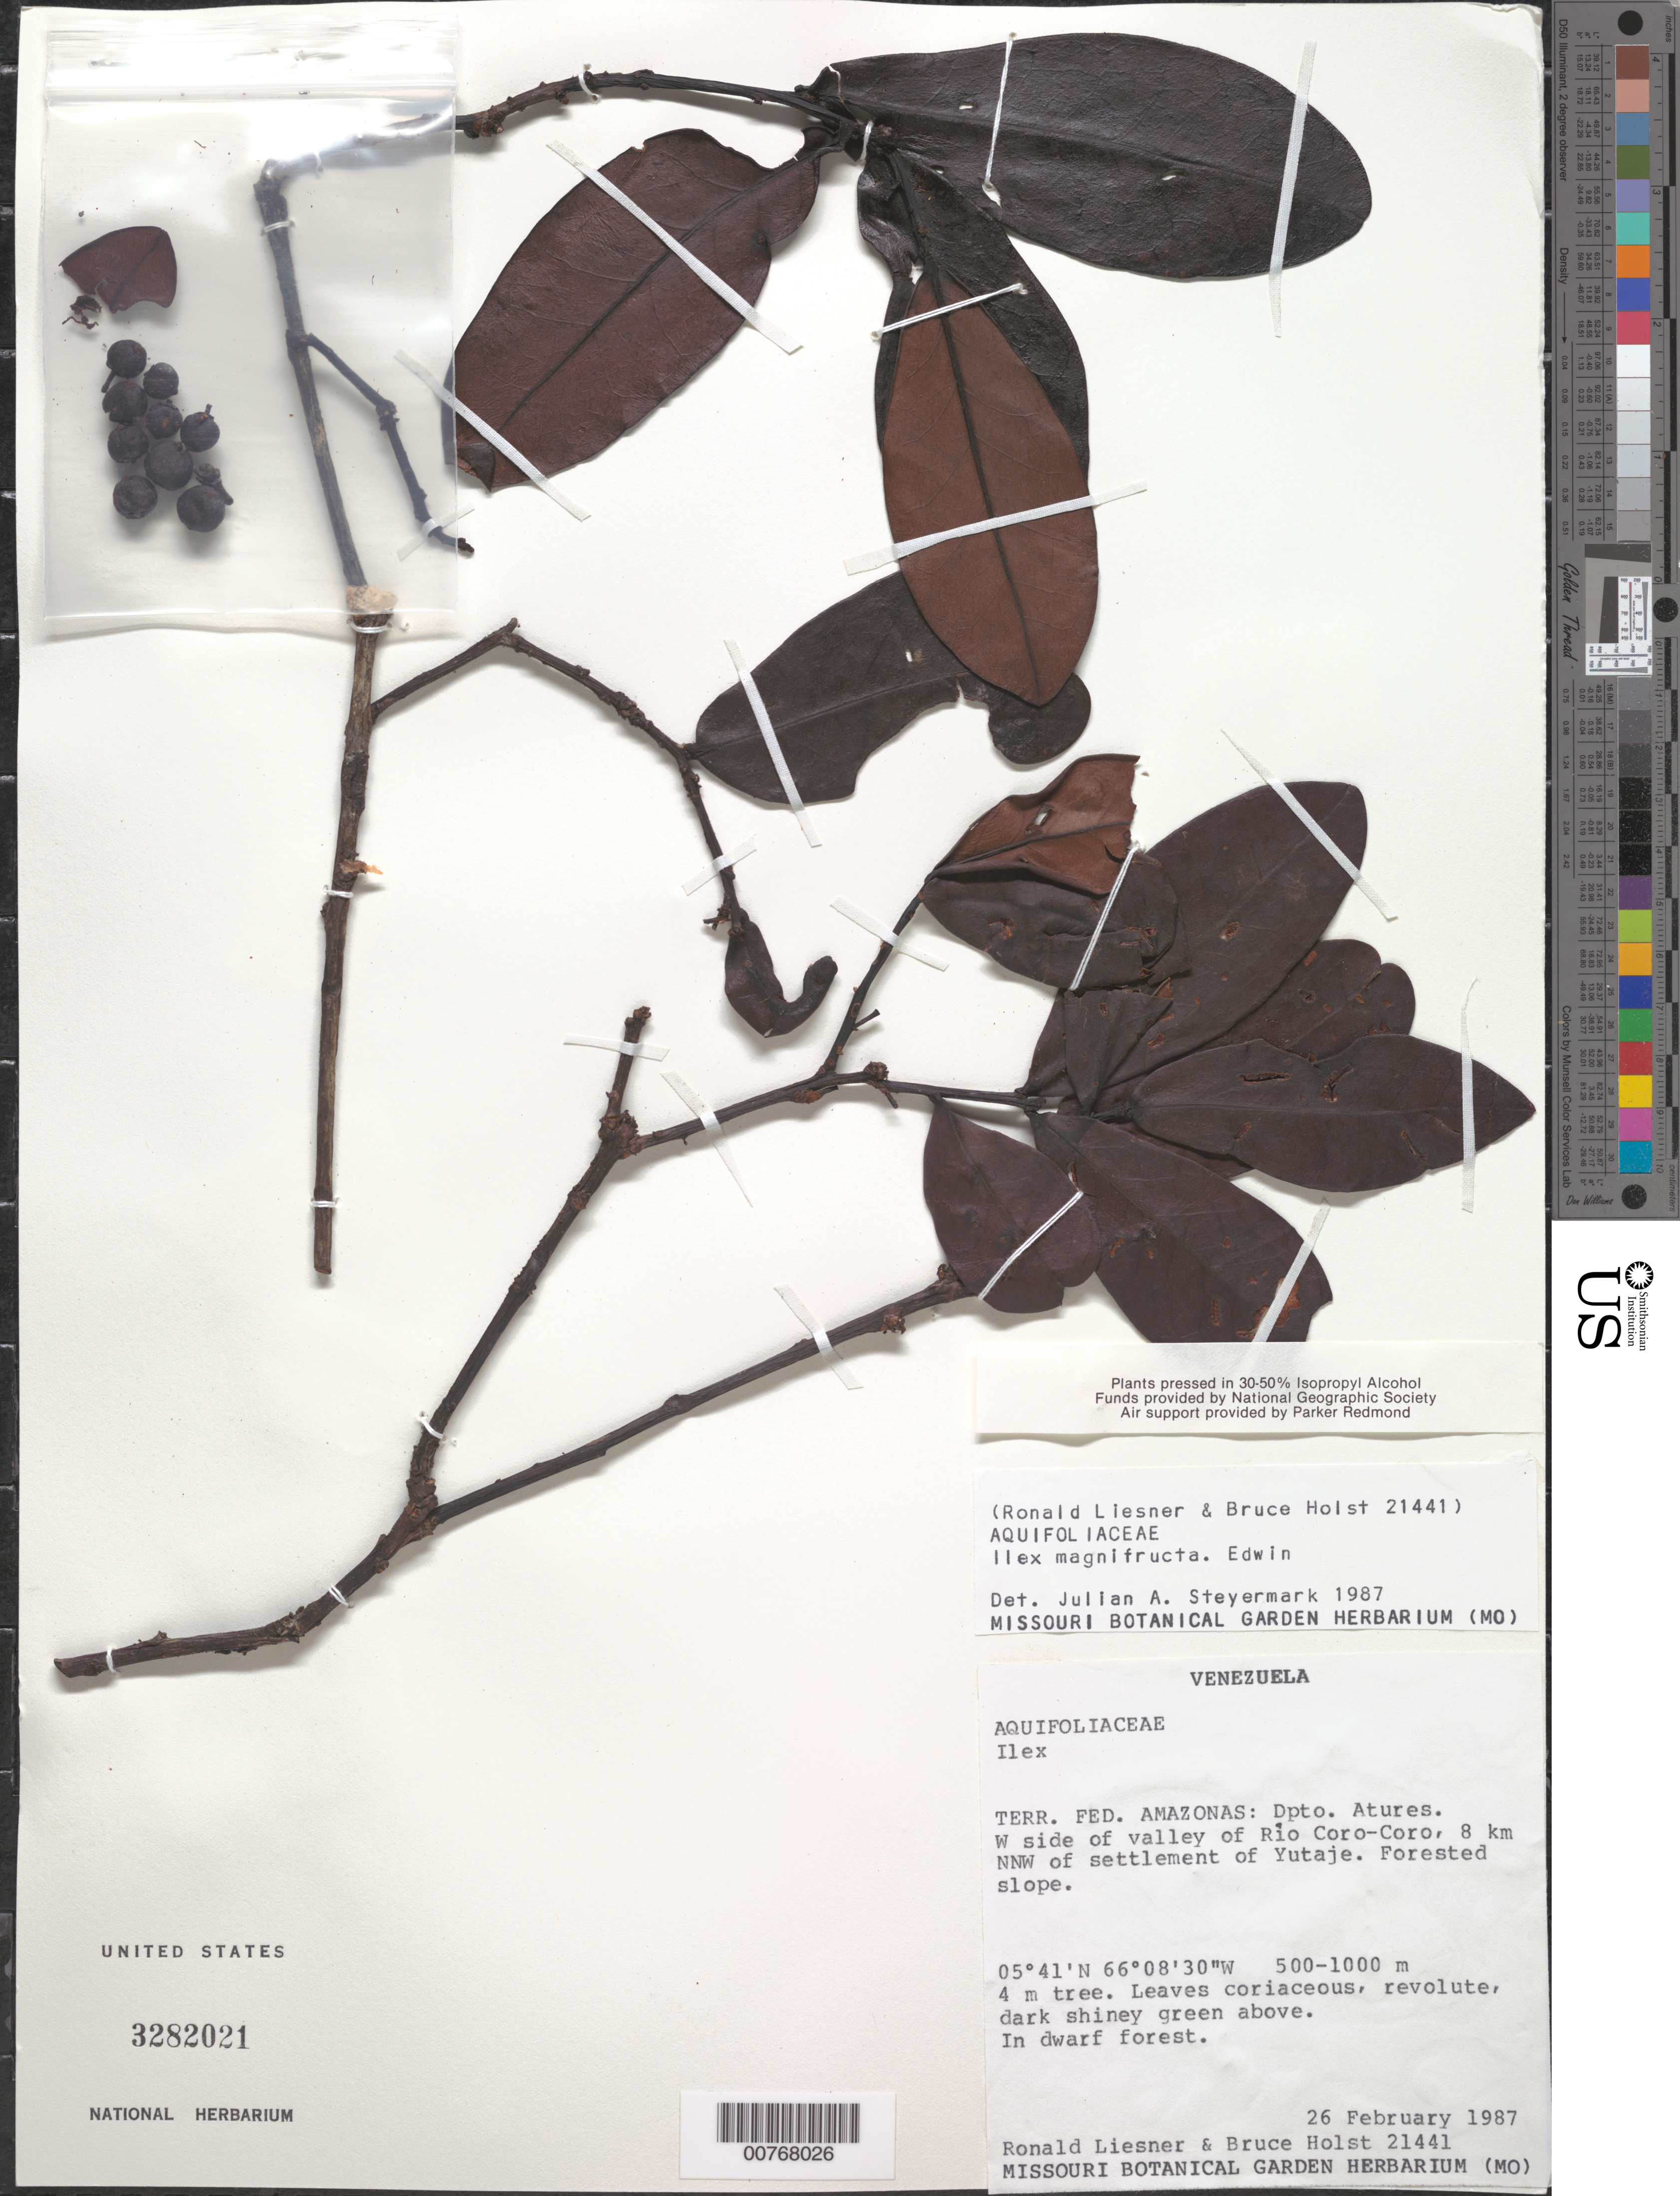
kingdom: Plantae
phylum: Tracheophyta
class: Magnoliopsida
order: Aquifoliales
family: Aquifoliaceae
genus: Ilex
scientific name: Ilex magnifructa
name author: Edwin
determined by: Steyermark, Julian A., (VEN)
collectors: R. L. Liesner & B. Holst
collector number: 21441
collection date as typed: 26-Feb-87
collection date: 1987-02-26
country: Venezuela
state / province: Amazonas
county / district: Atures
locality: Río Coro-Coro, W side, 8 km NNW of settlement of Yutajé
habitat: Forested slope, in dwarf forest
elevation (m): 500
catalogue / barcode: US 3282021